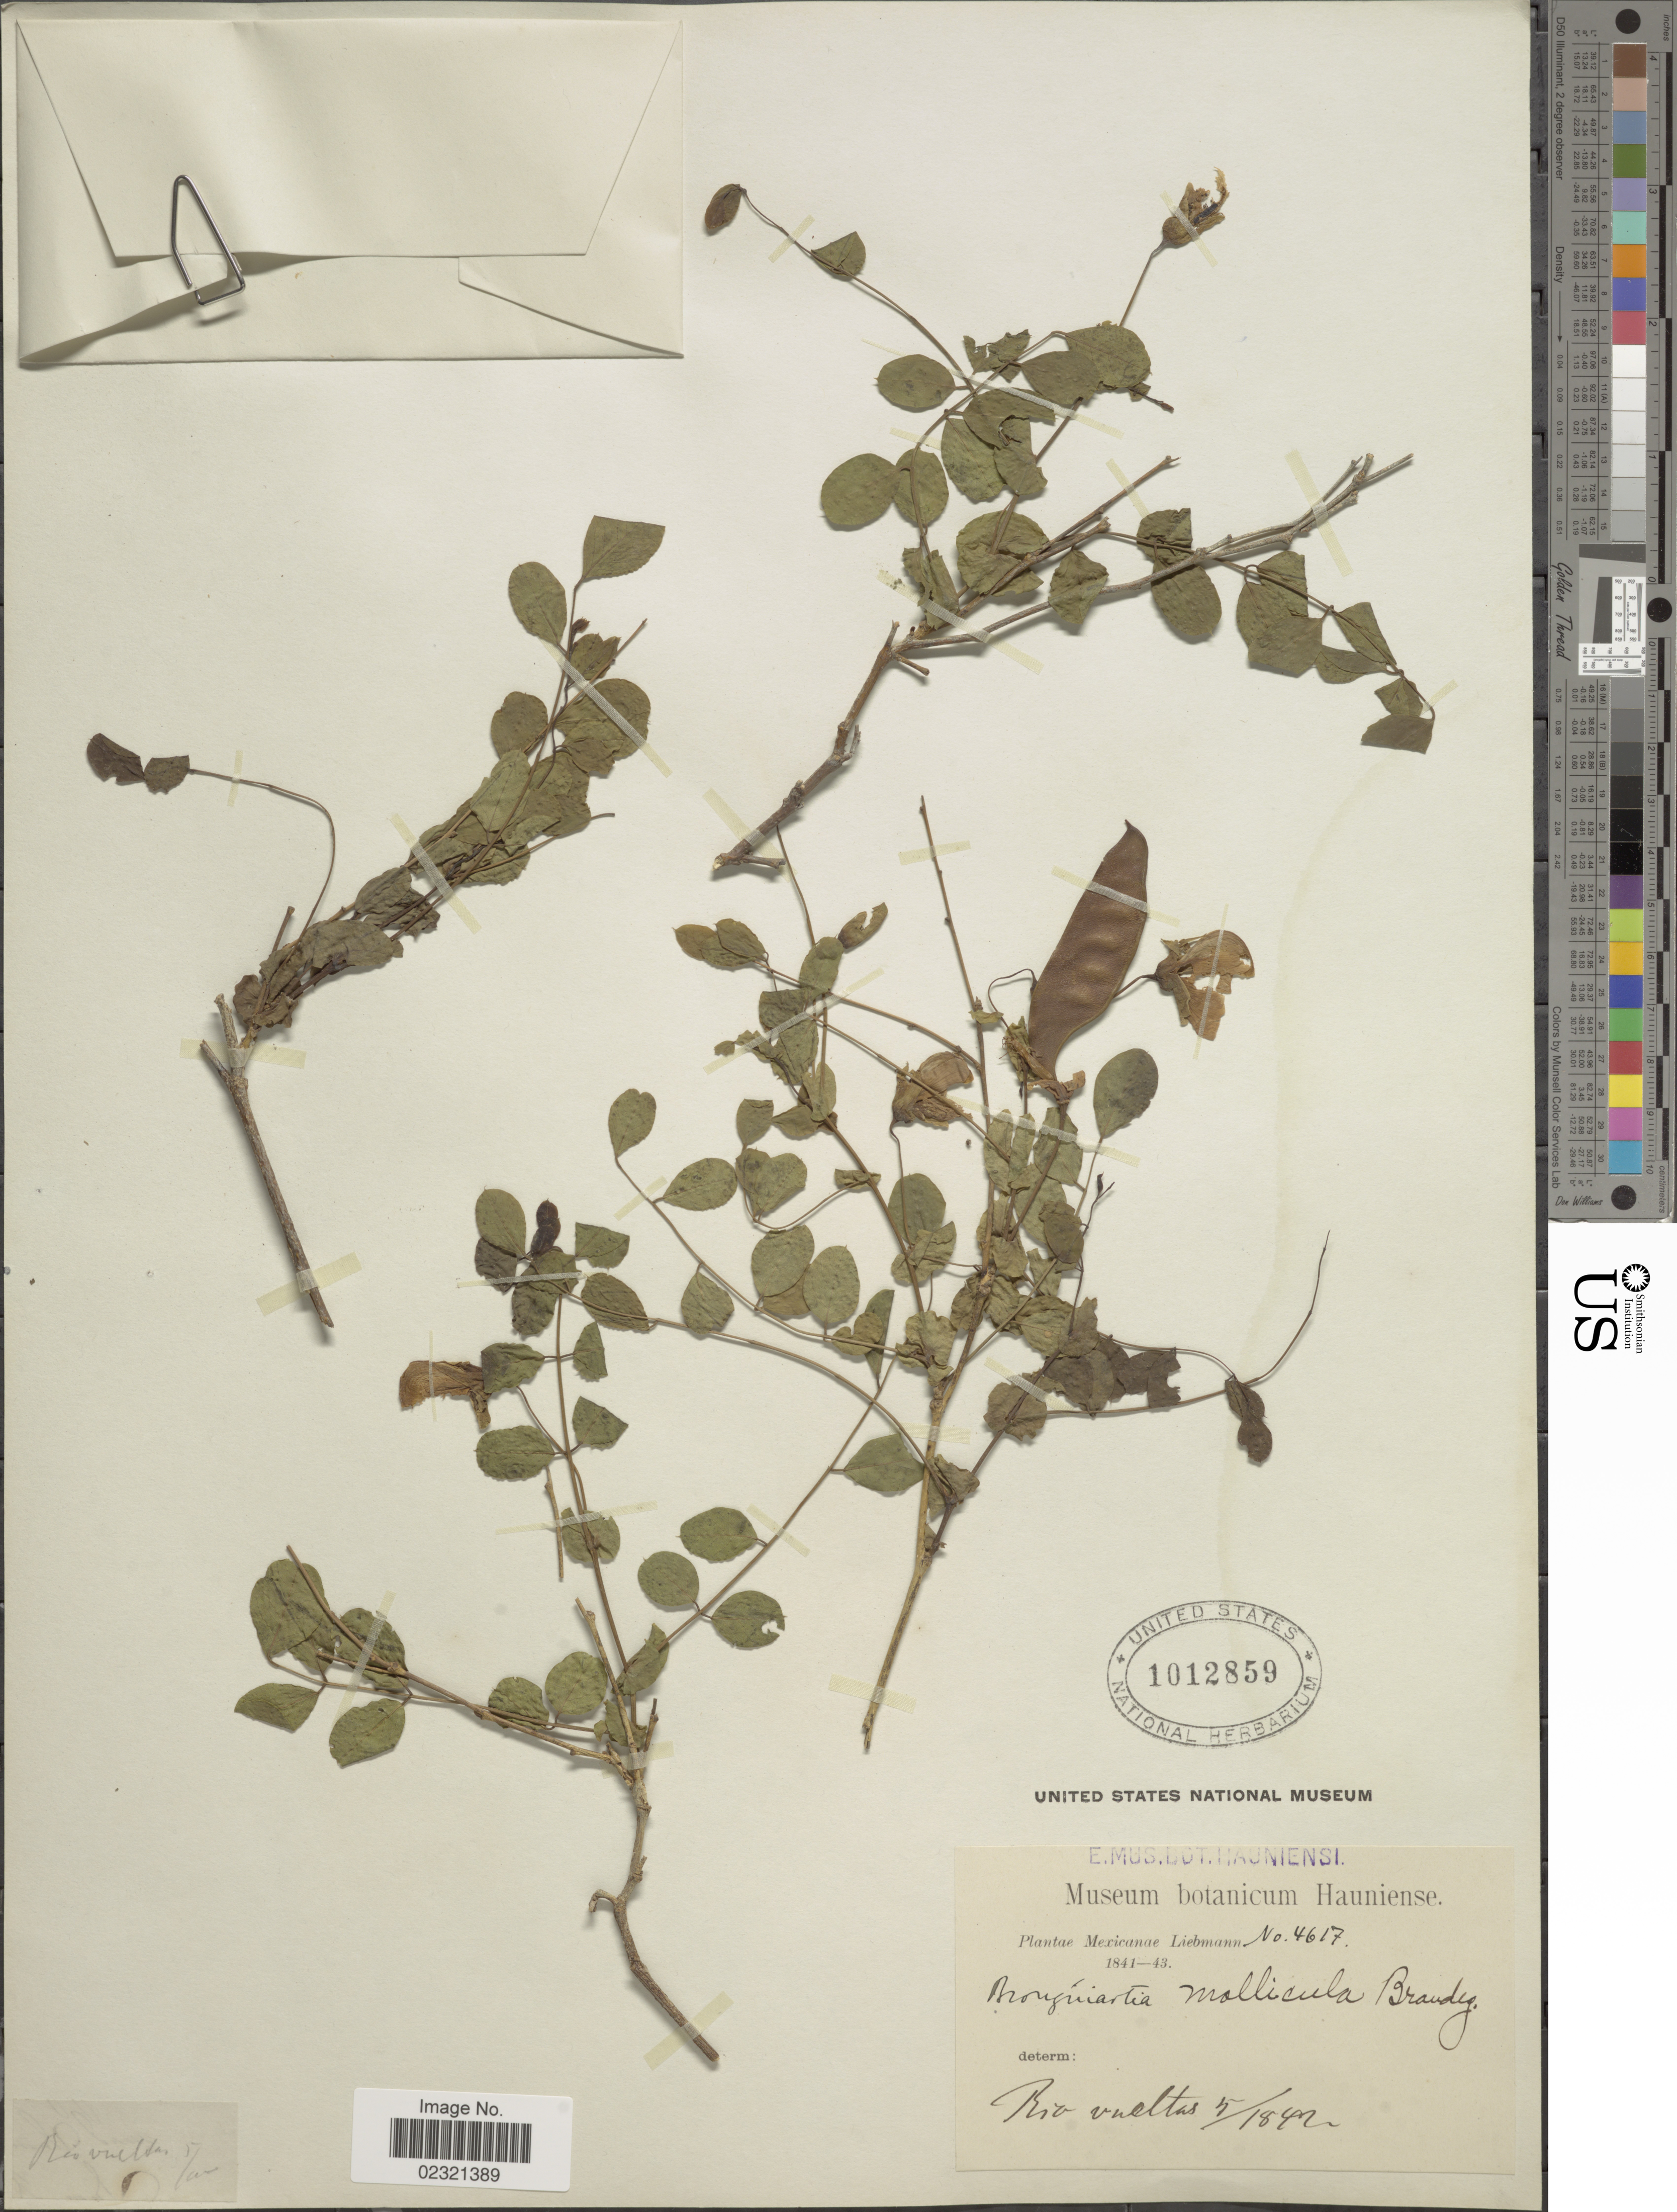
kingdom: Plantae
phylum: Tracheophyta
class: Magnoliopsida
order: Fabales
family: Fabaceae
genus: Brongniartia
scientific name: Brongniartia mollicula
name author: Brandegee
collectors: Liebmann, --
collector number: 4617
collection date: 1842-05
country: Mexico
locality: Rio vueltas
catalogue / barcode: US 1012859